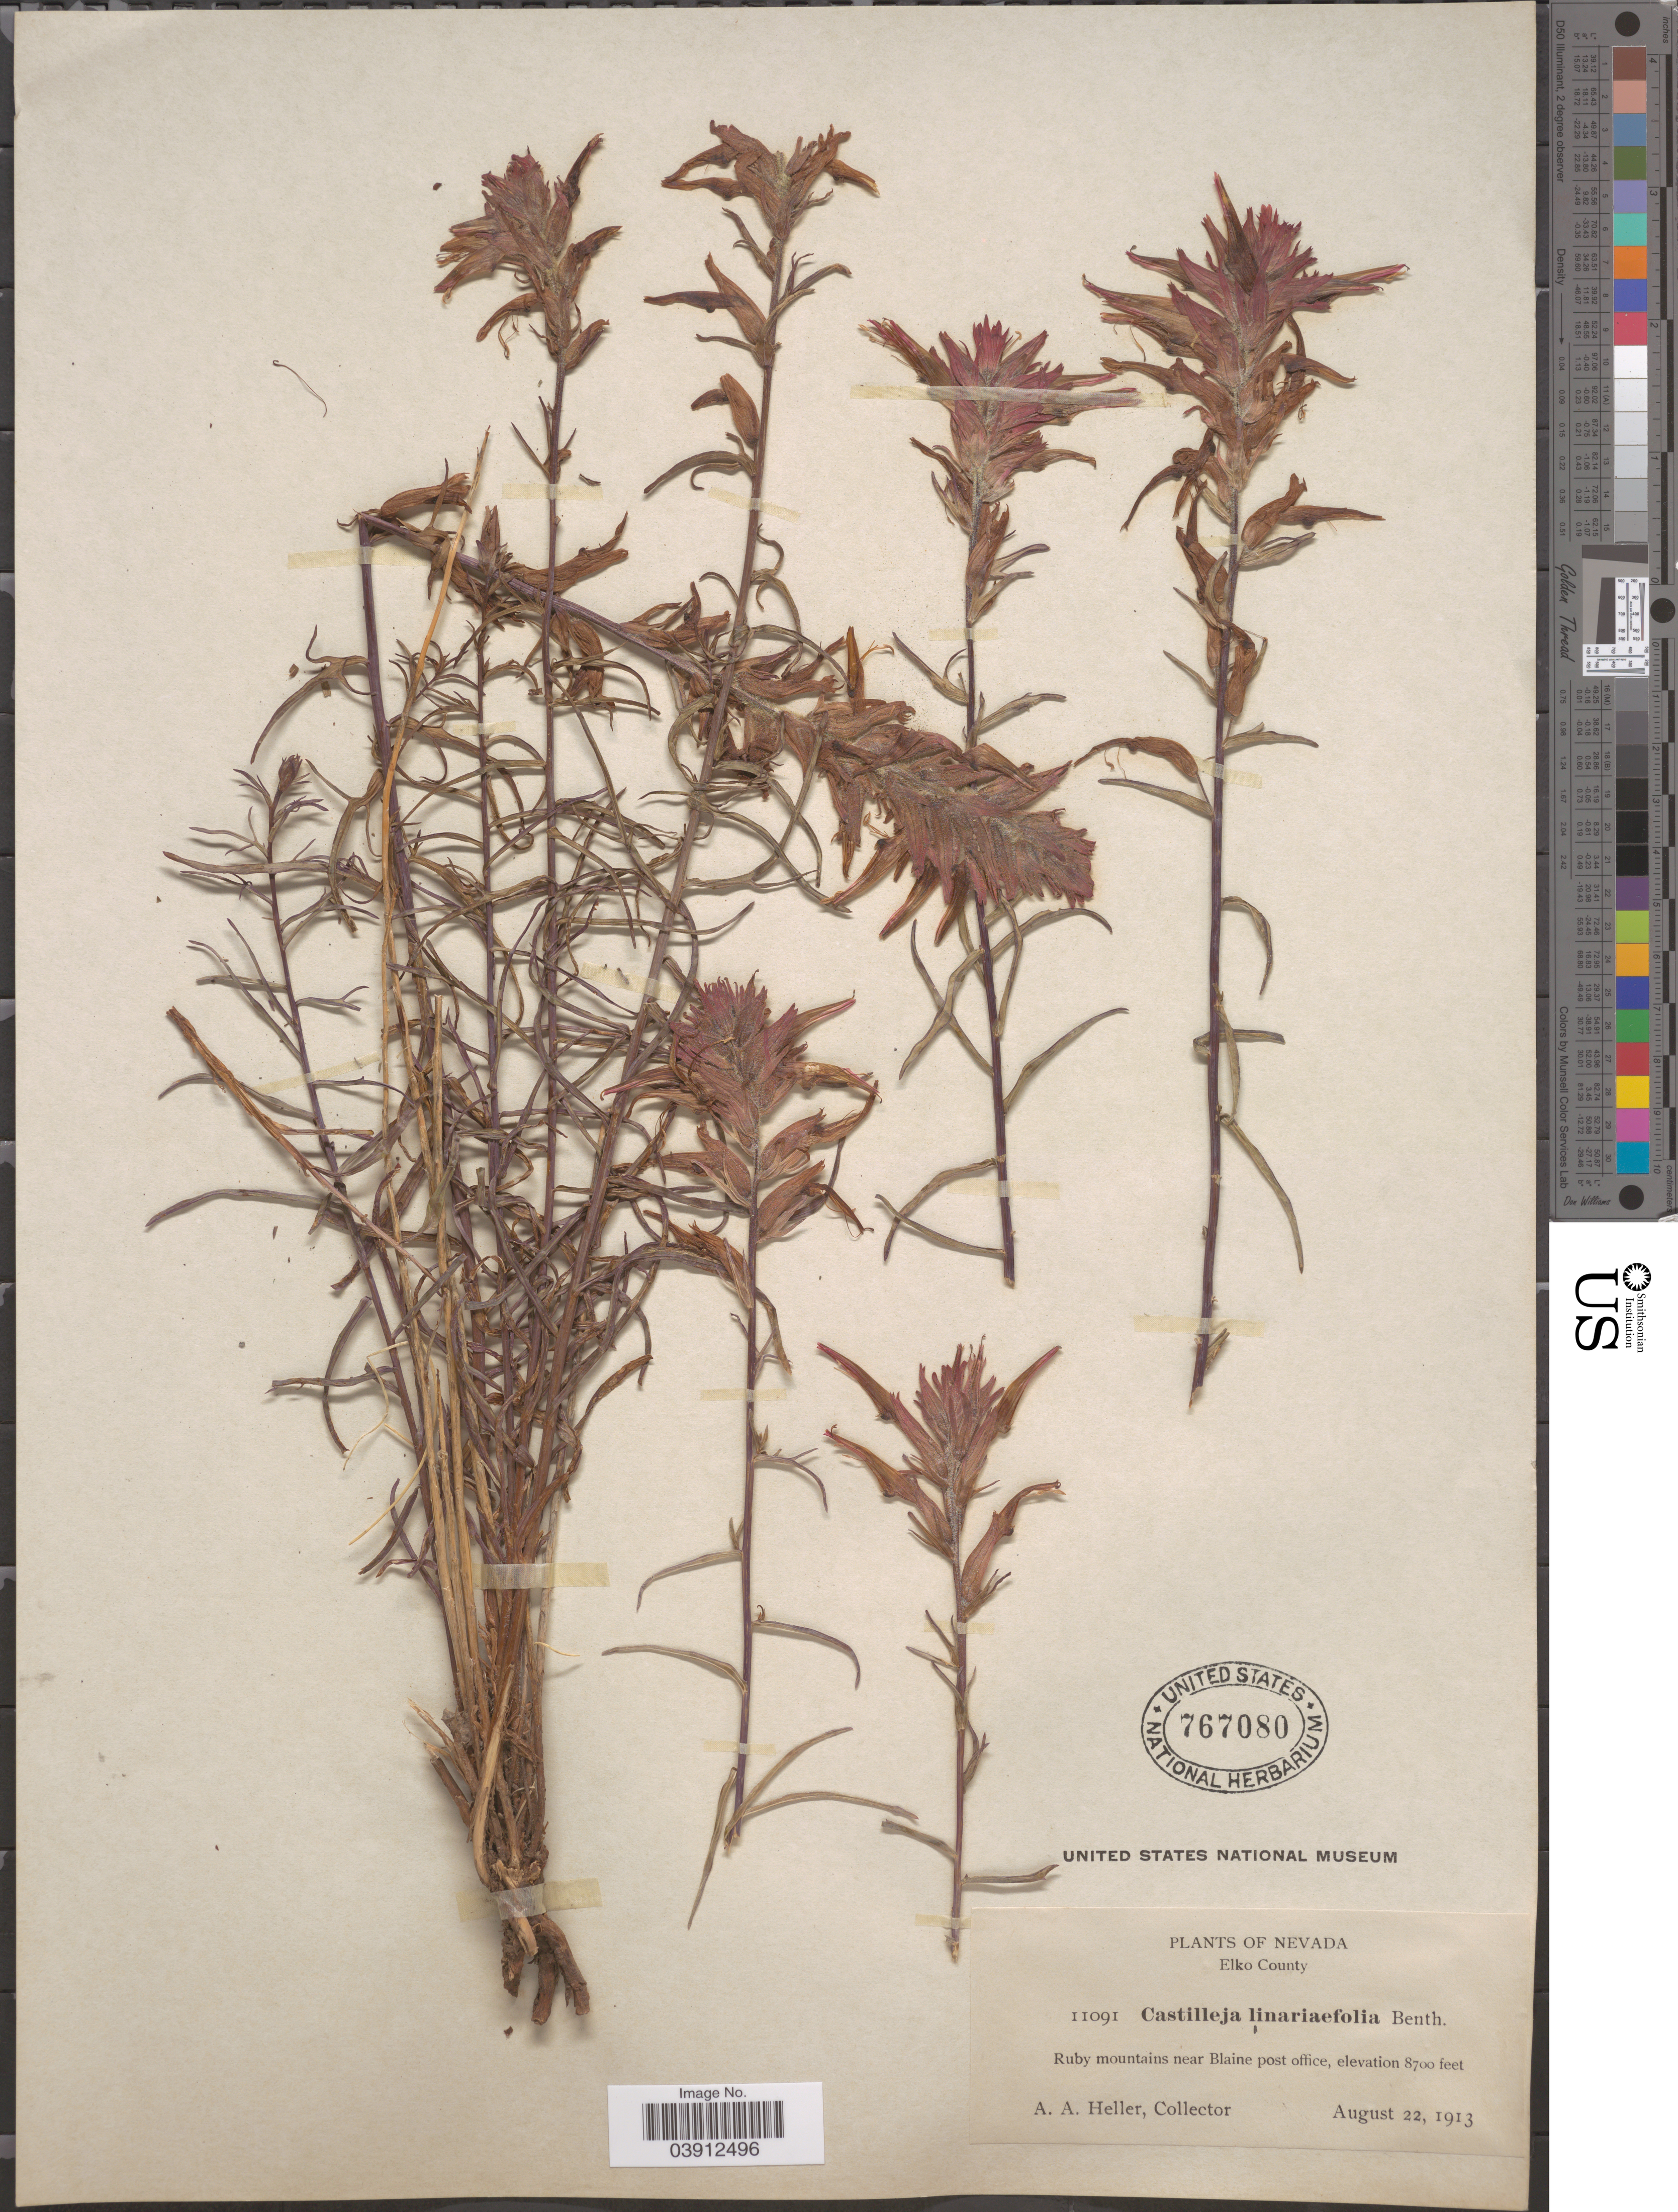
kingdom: Plantae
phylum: Tracheophyta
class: Magnoliopsida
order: Lamiales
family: Orobanchaceae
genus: Castilleja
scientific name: Castilleja linariifolia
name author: Benth.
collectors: A. A. Heller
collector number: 11091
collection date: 1913-08-22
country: United States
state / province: Nevada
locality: Elko County. Ruby mountains near Blaine post office.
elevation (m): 2652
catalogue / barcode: US 767080